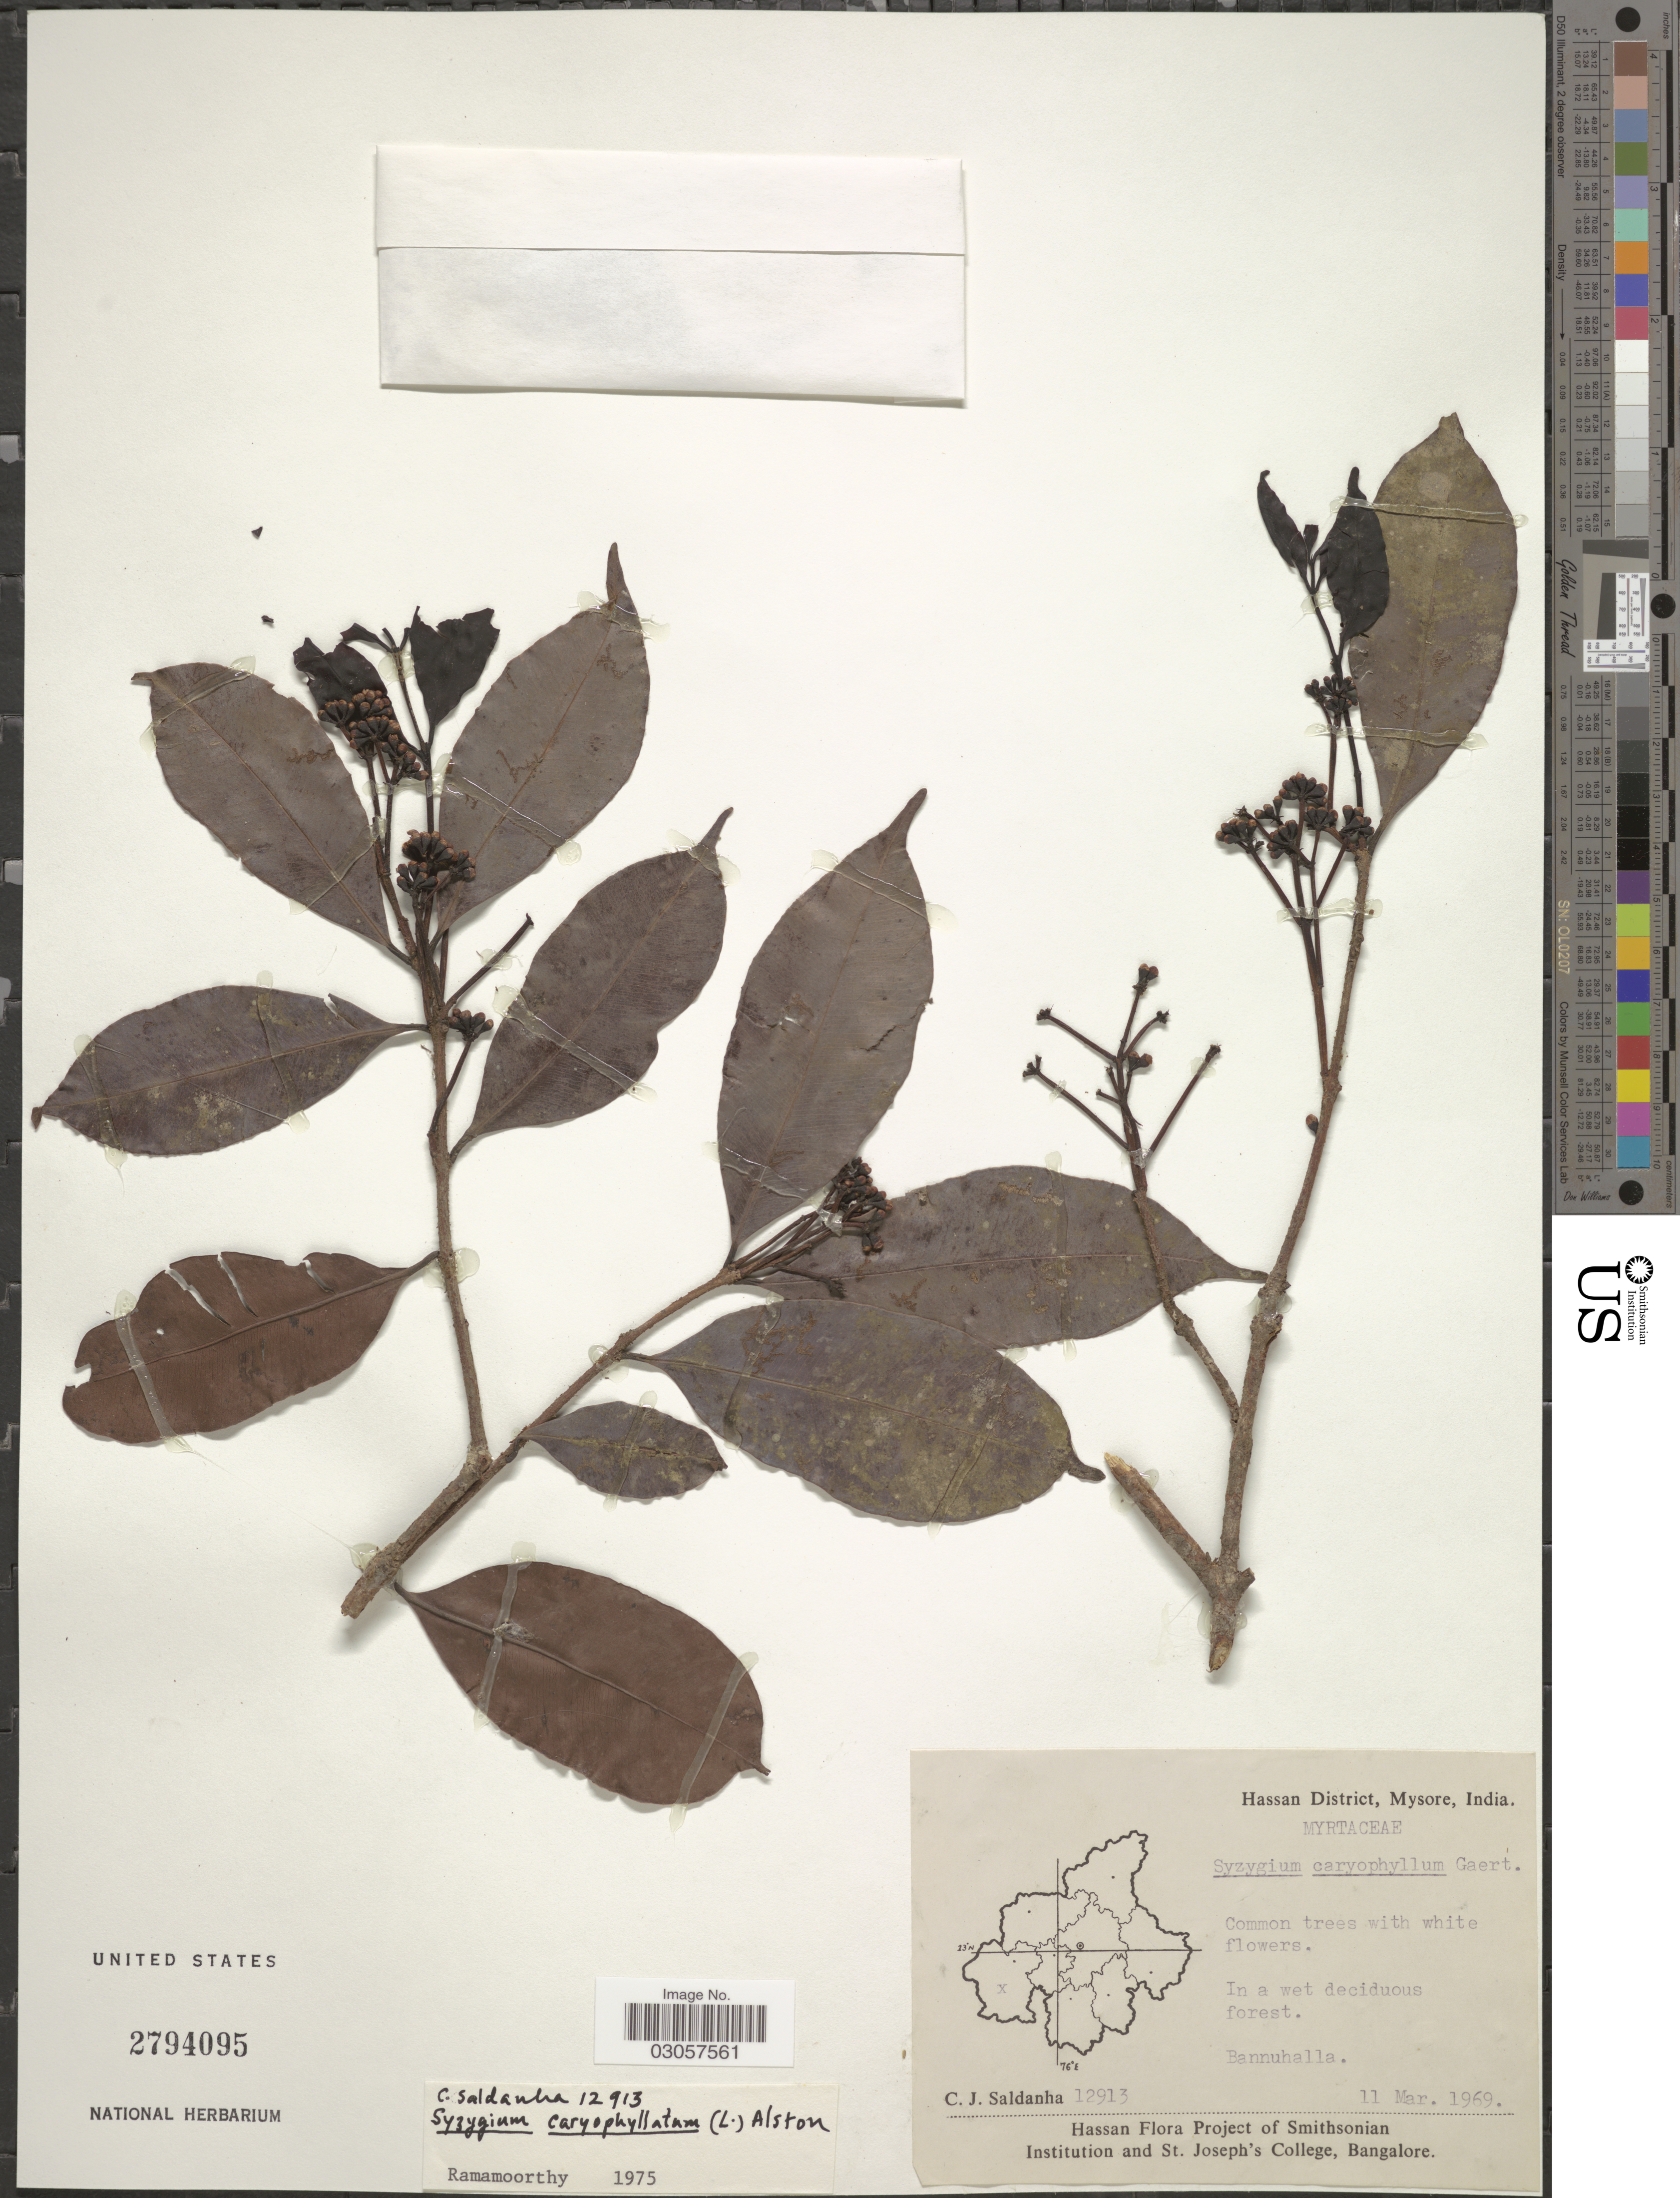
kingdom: Plantae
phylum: Tracheophyta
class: Magnoliopsida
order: Myrtales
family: Myrtaceae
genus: Syzygium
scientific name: Syzygium caryophyllatum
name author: (L.) Alston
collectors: C. J. Saldanha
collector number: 12913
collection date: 1969-03-11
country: India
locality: Hassan District, Mysore. Bannuhalla.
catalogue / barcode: US 2794095